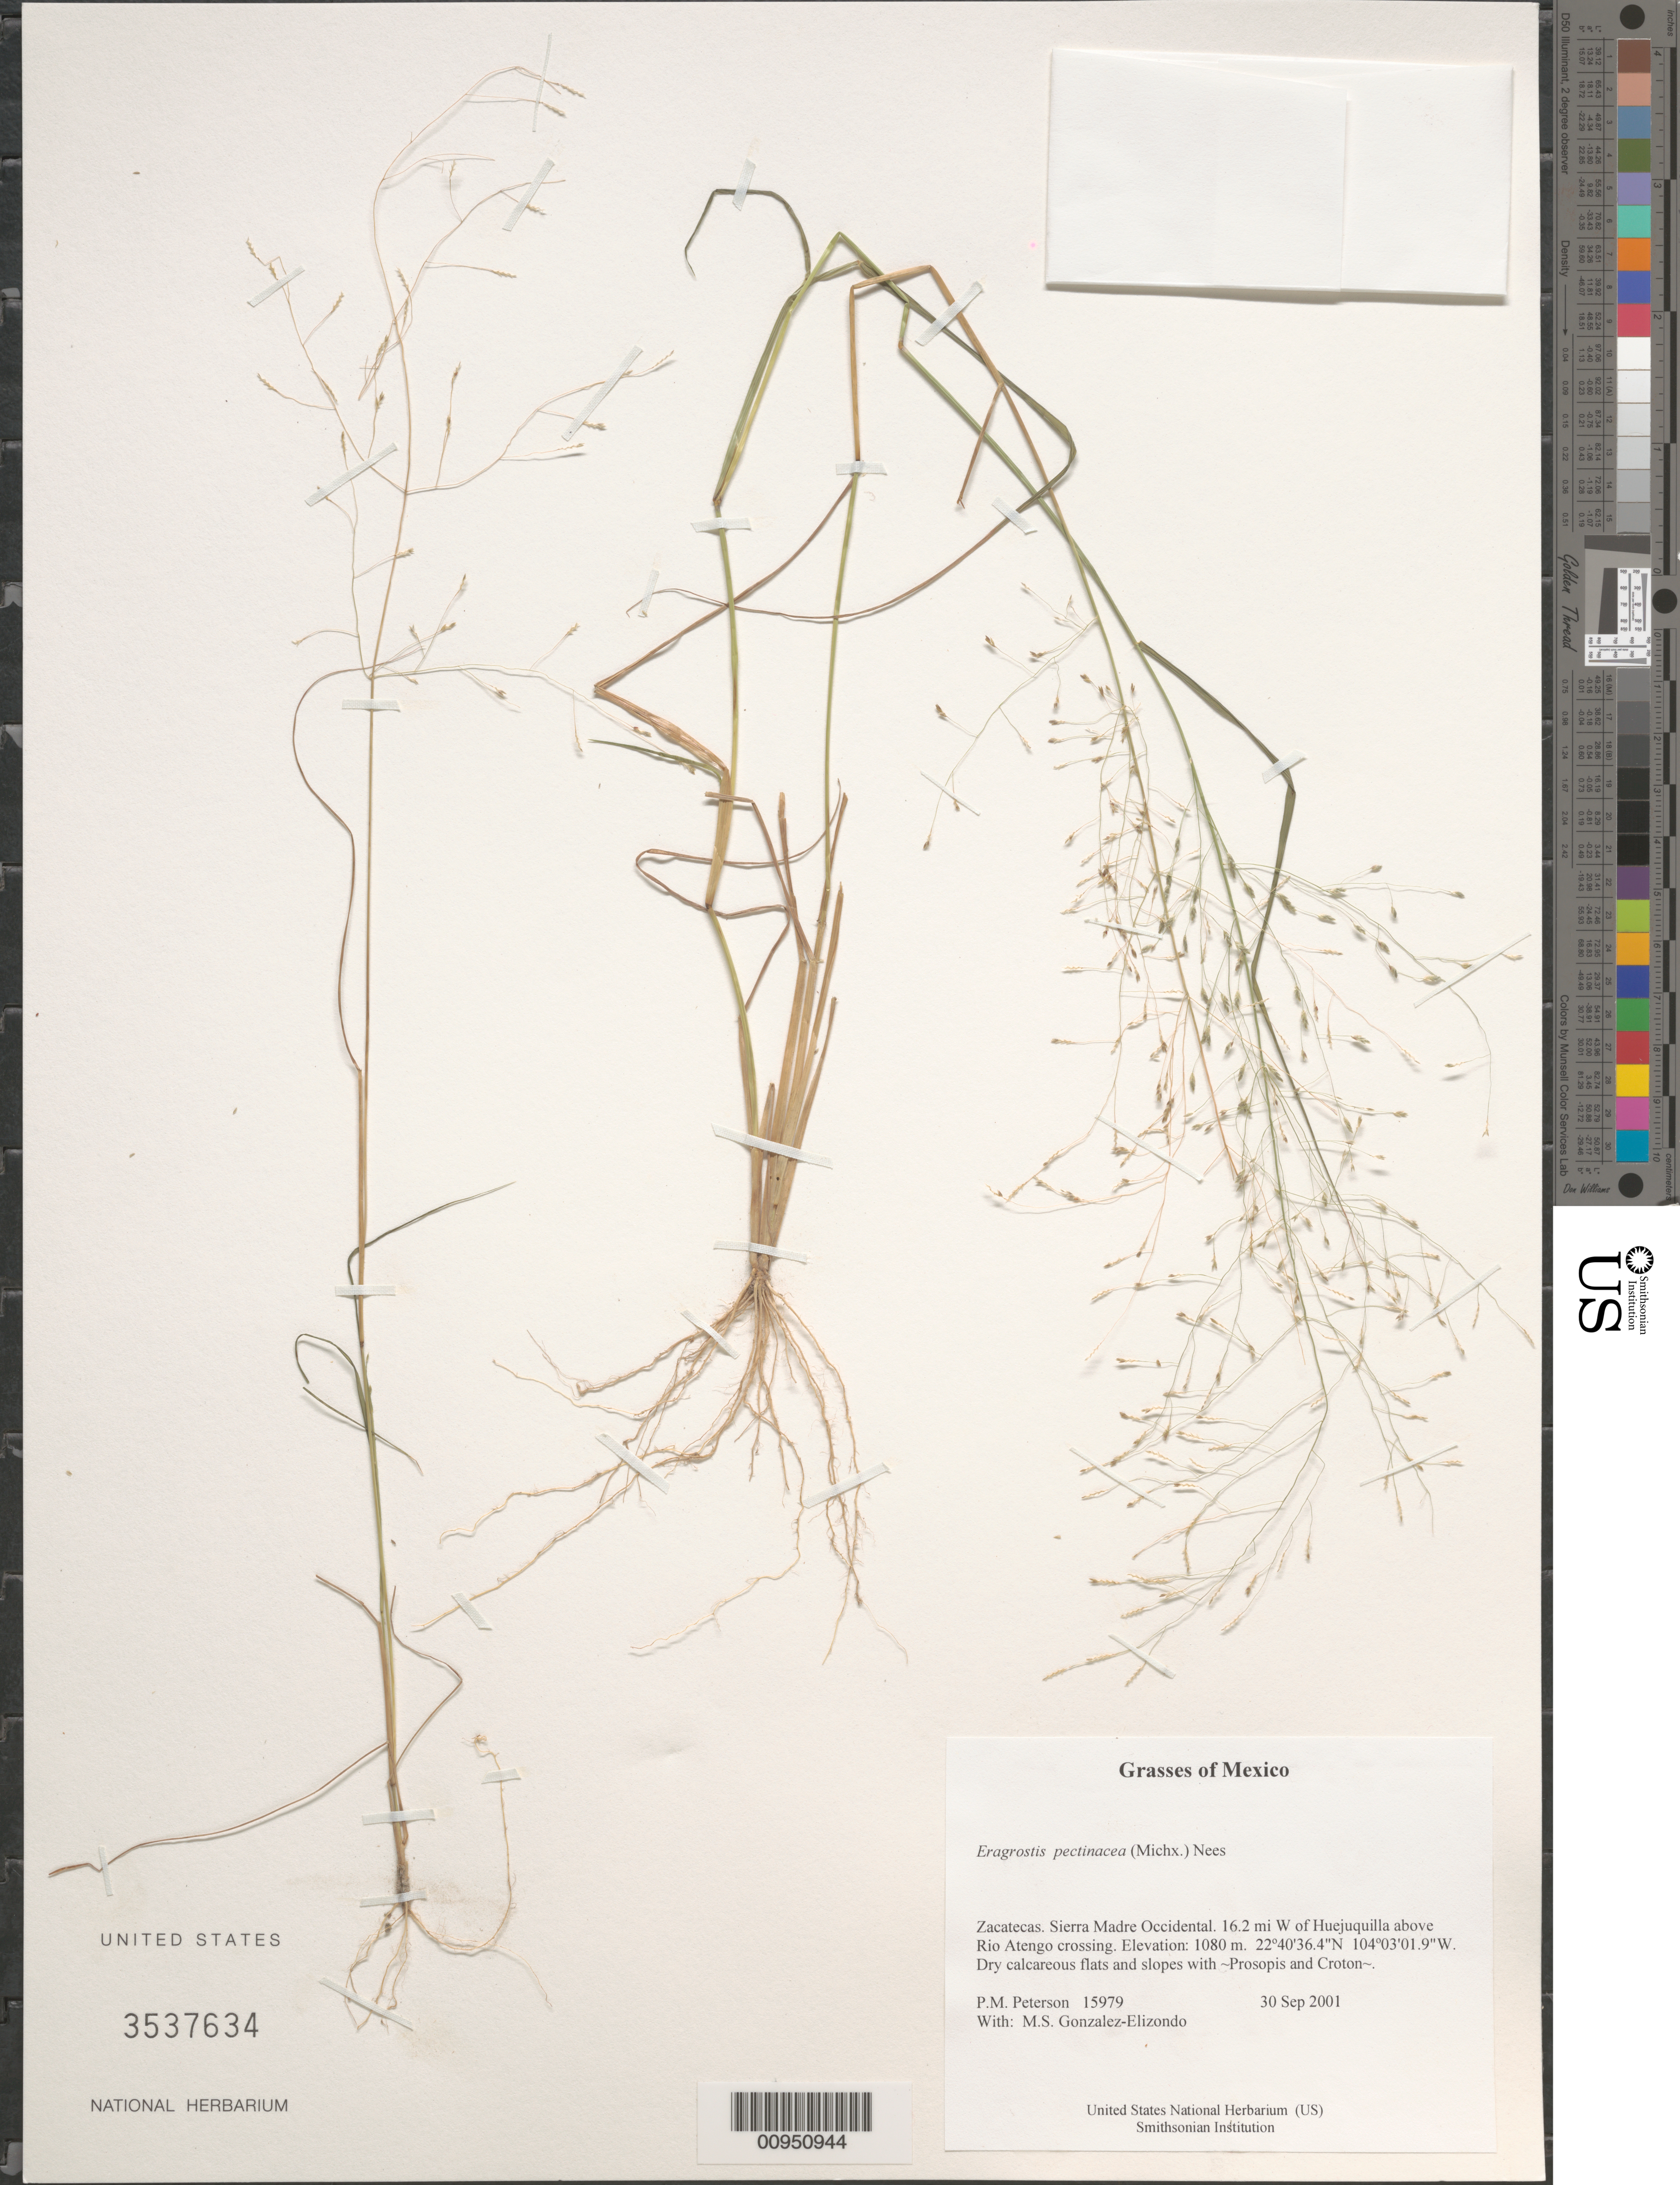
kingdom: Plantae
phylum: Tracheophyta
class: Liliopsida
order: Poales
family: Poaceae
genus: Eragrostis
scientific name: Eragrostis pectinacea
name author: (Michx.) Nees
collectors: P. M. Peterson & M. S. González-Elizondo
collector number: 15979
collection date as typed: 30 Sep 2001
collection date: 2001-09-30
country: Mexico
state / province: Zacatecas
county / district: Sierra Madre Occidental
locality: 16.2 mi W of Huejuquilla above Rio Atengo crossing.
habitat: Dry calcareous flats and slopes with ~Prosopis and Croton~.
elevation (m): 1080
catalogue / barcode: US 3537634